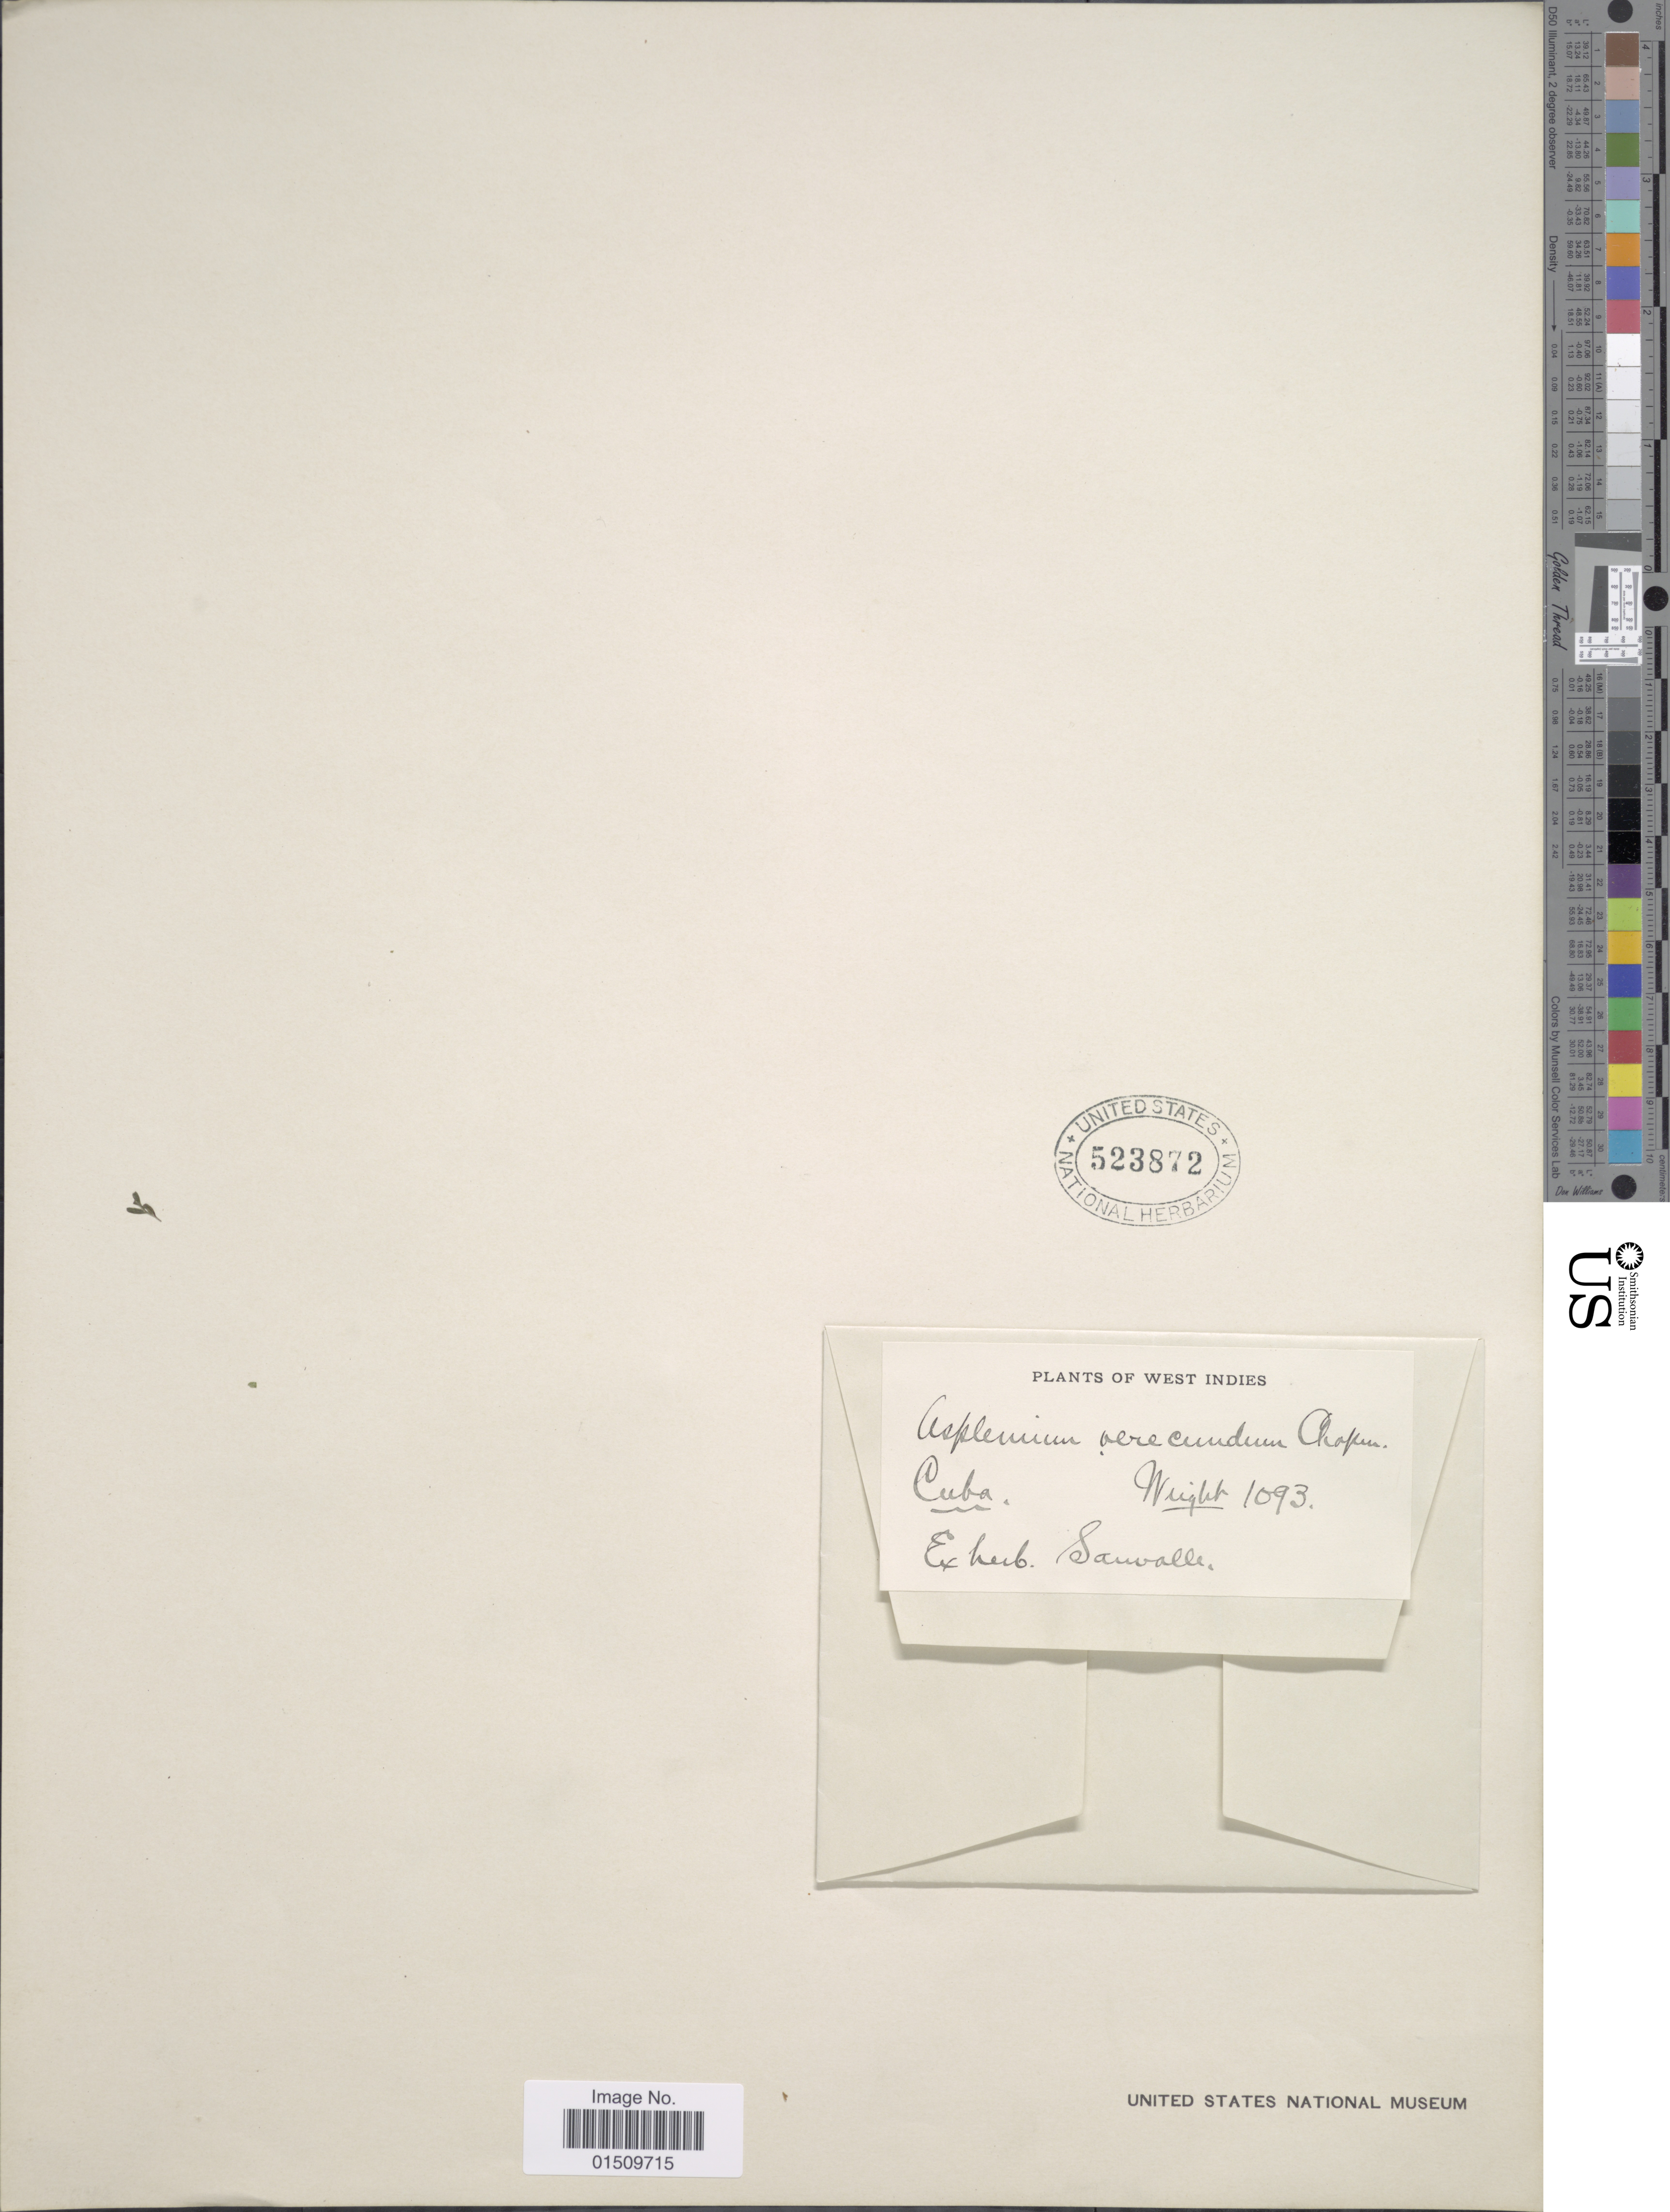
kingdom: Plantae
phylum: Tracheophyta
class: Polypodiopsida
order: Polypodiales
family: Aspleniaceae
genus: Asplenium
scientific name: Asplenium verecundum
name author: Chapm.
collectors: Wright, --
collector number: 1093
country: Cuba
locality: Cuba, West Indies.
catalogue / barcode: US 523872